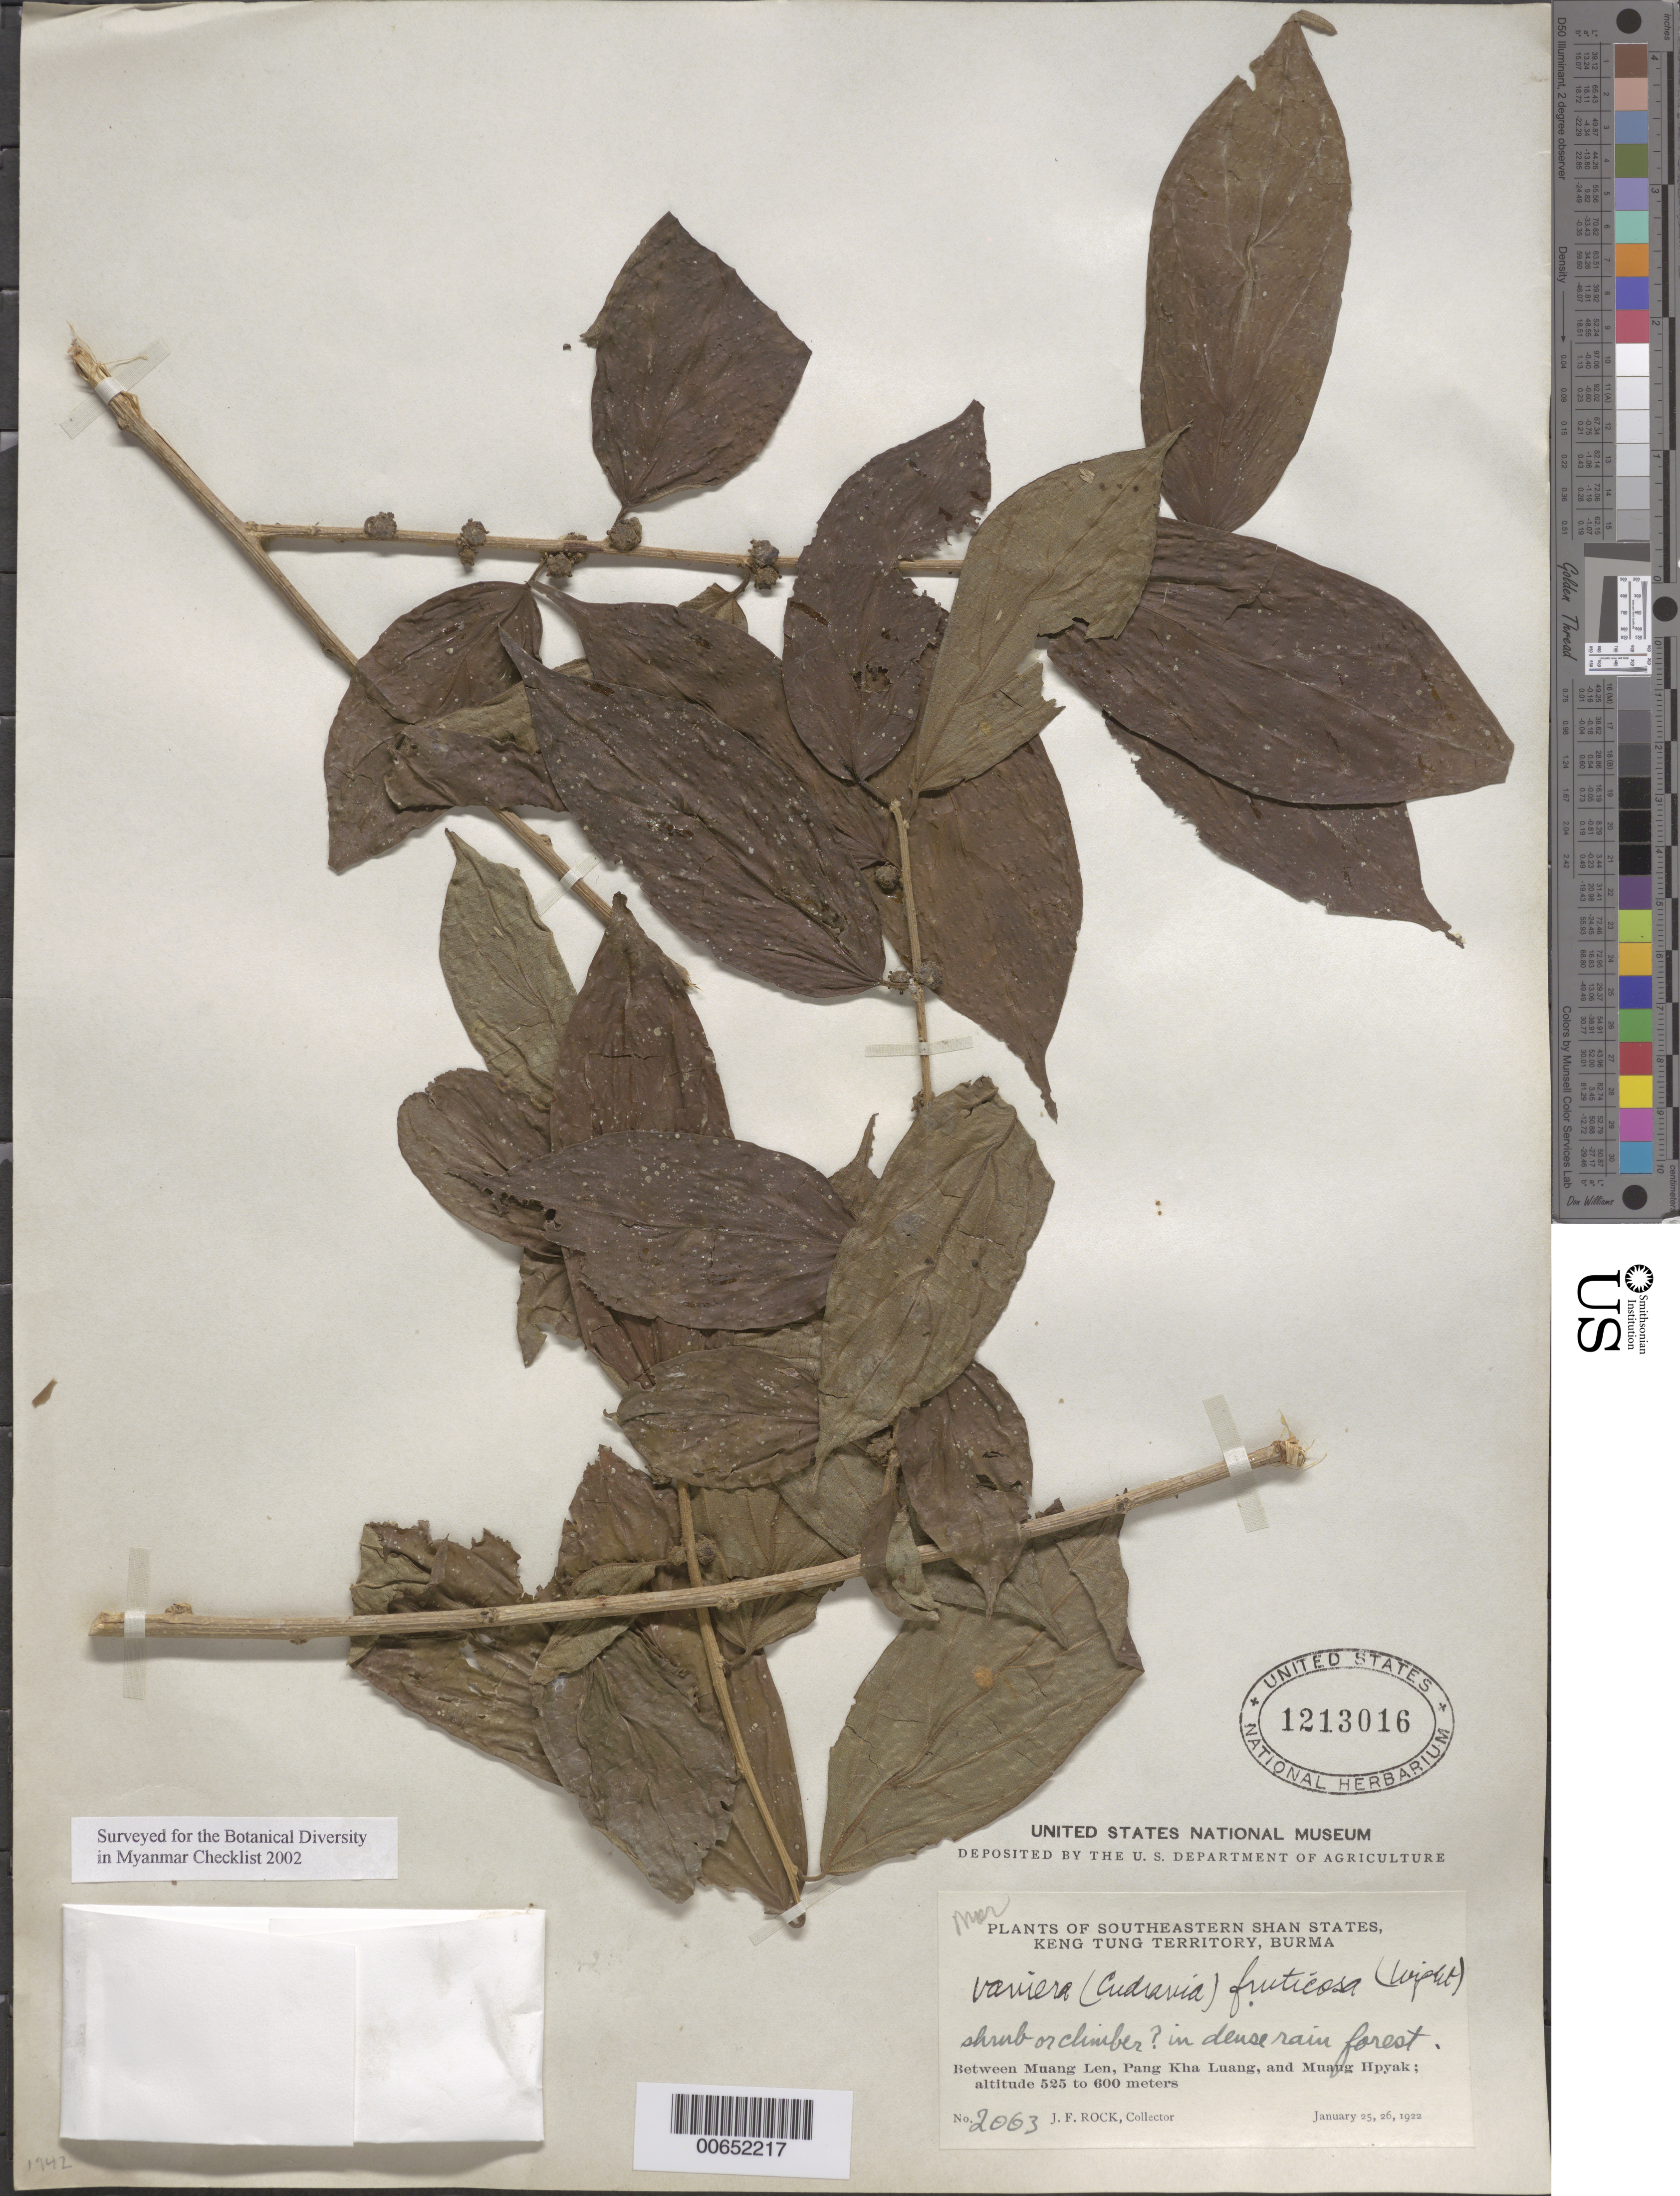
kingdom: Plantae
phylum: Tracheophyta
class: Magnoliopsida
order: Rosales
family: Moraceae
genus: Maclura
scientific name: Maclura sp.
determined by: Strong, Mark T., (BOT), Smithsonian Institution - National Museum of Natural History (UNITED STATES)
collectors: J. F. Rock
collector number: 2063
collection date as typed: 25 Jan 1922 and 26 Jan 1922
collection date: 1922-01-25,1922-01-26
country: Myanmar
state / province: Shan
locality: Keng Tung Territory, between Muang Leu, Pang Kha Luang and Muang Hpyak.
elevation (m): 525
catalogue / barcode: US 1213016